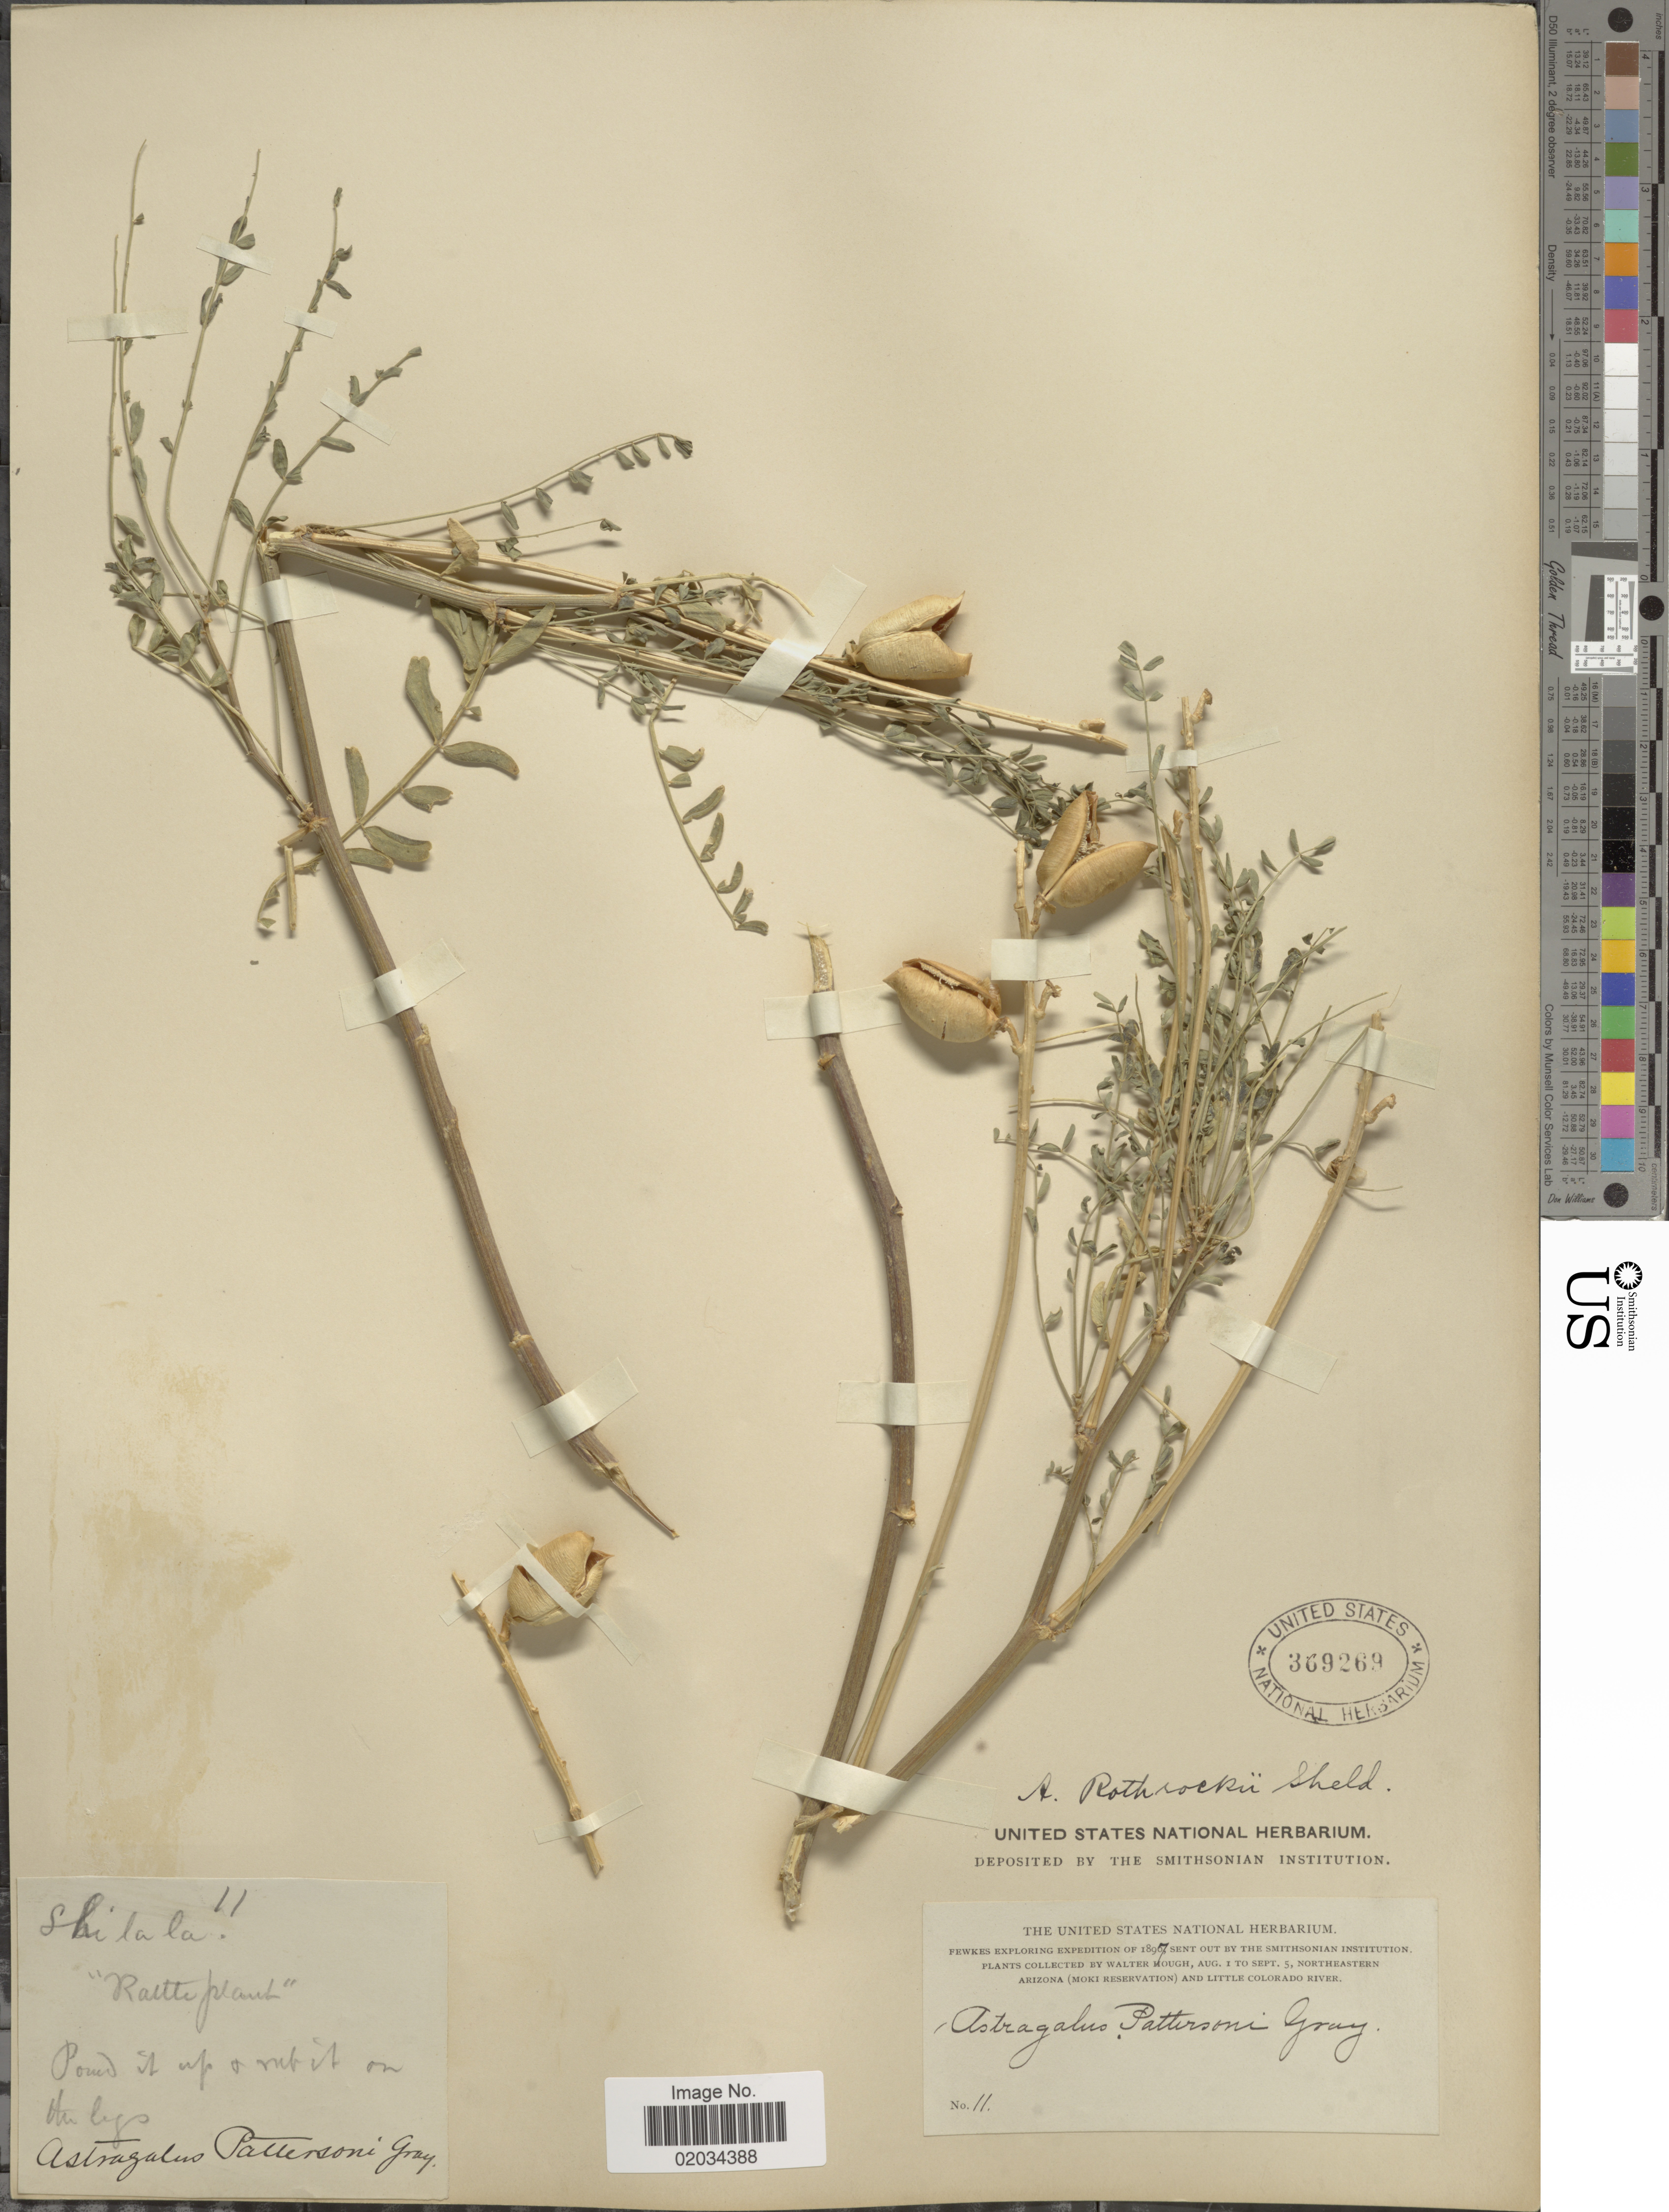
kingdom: Plantae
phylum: Tracheophyta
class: Magnoliopsida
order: Fabales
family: Fabaceae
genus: Astragalus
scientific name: Astragalus rothrockii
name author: E. Sheld.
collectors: W. Hough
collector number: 11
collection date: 1897-08-01/1897-09-05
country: United States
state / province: Arizona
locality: Northeastern Arizona (Moki Reservation) and Little Colorado River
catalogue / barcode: US 369269